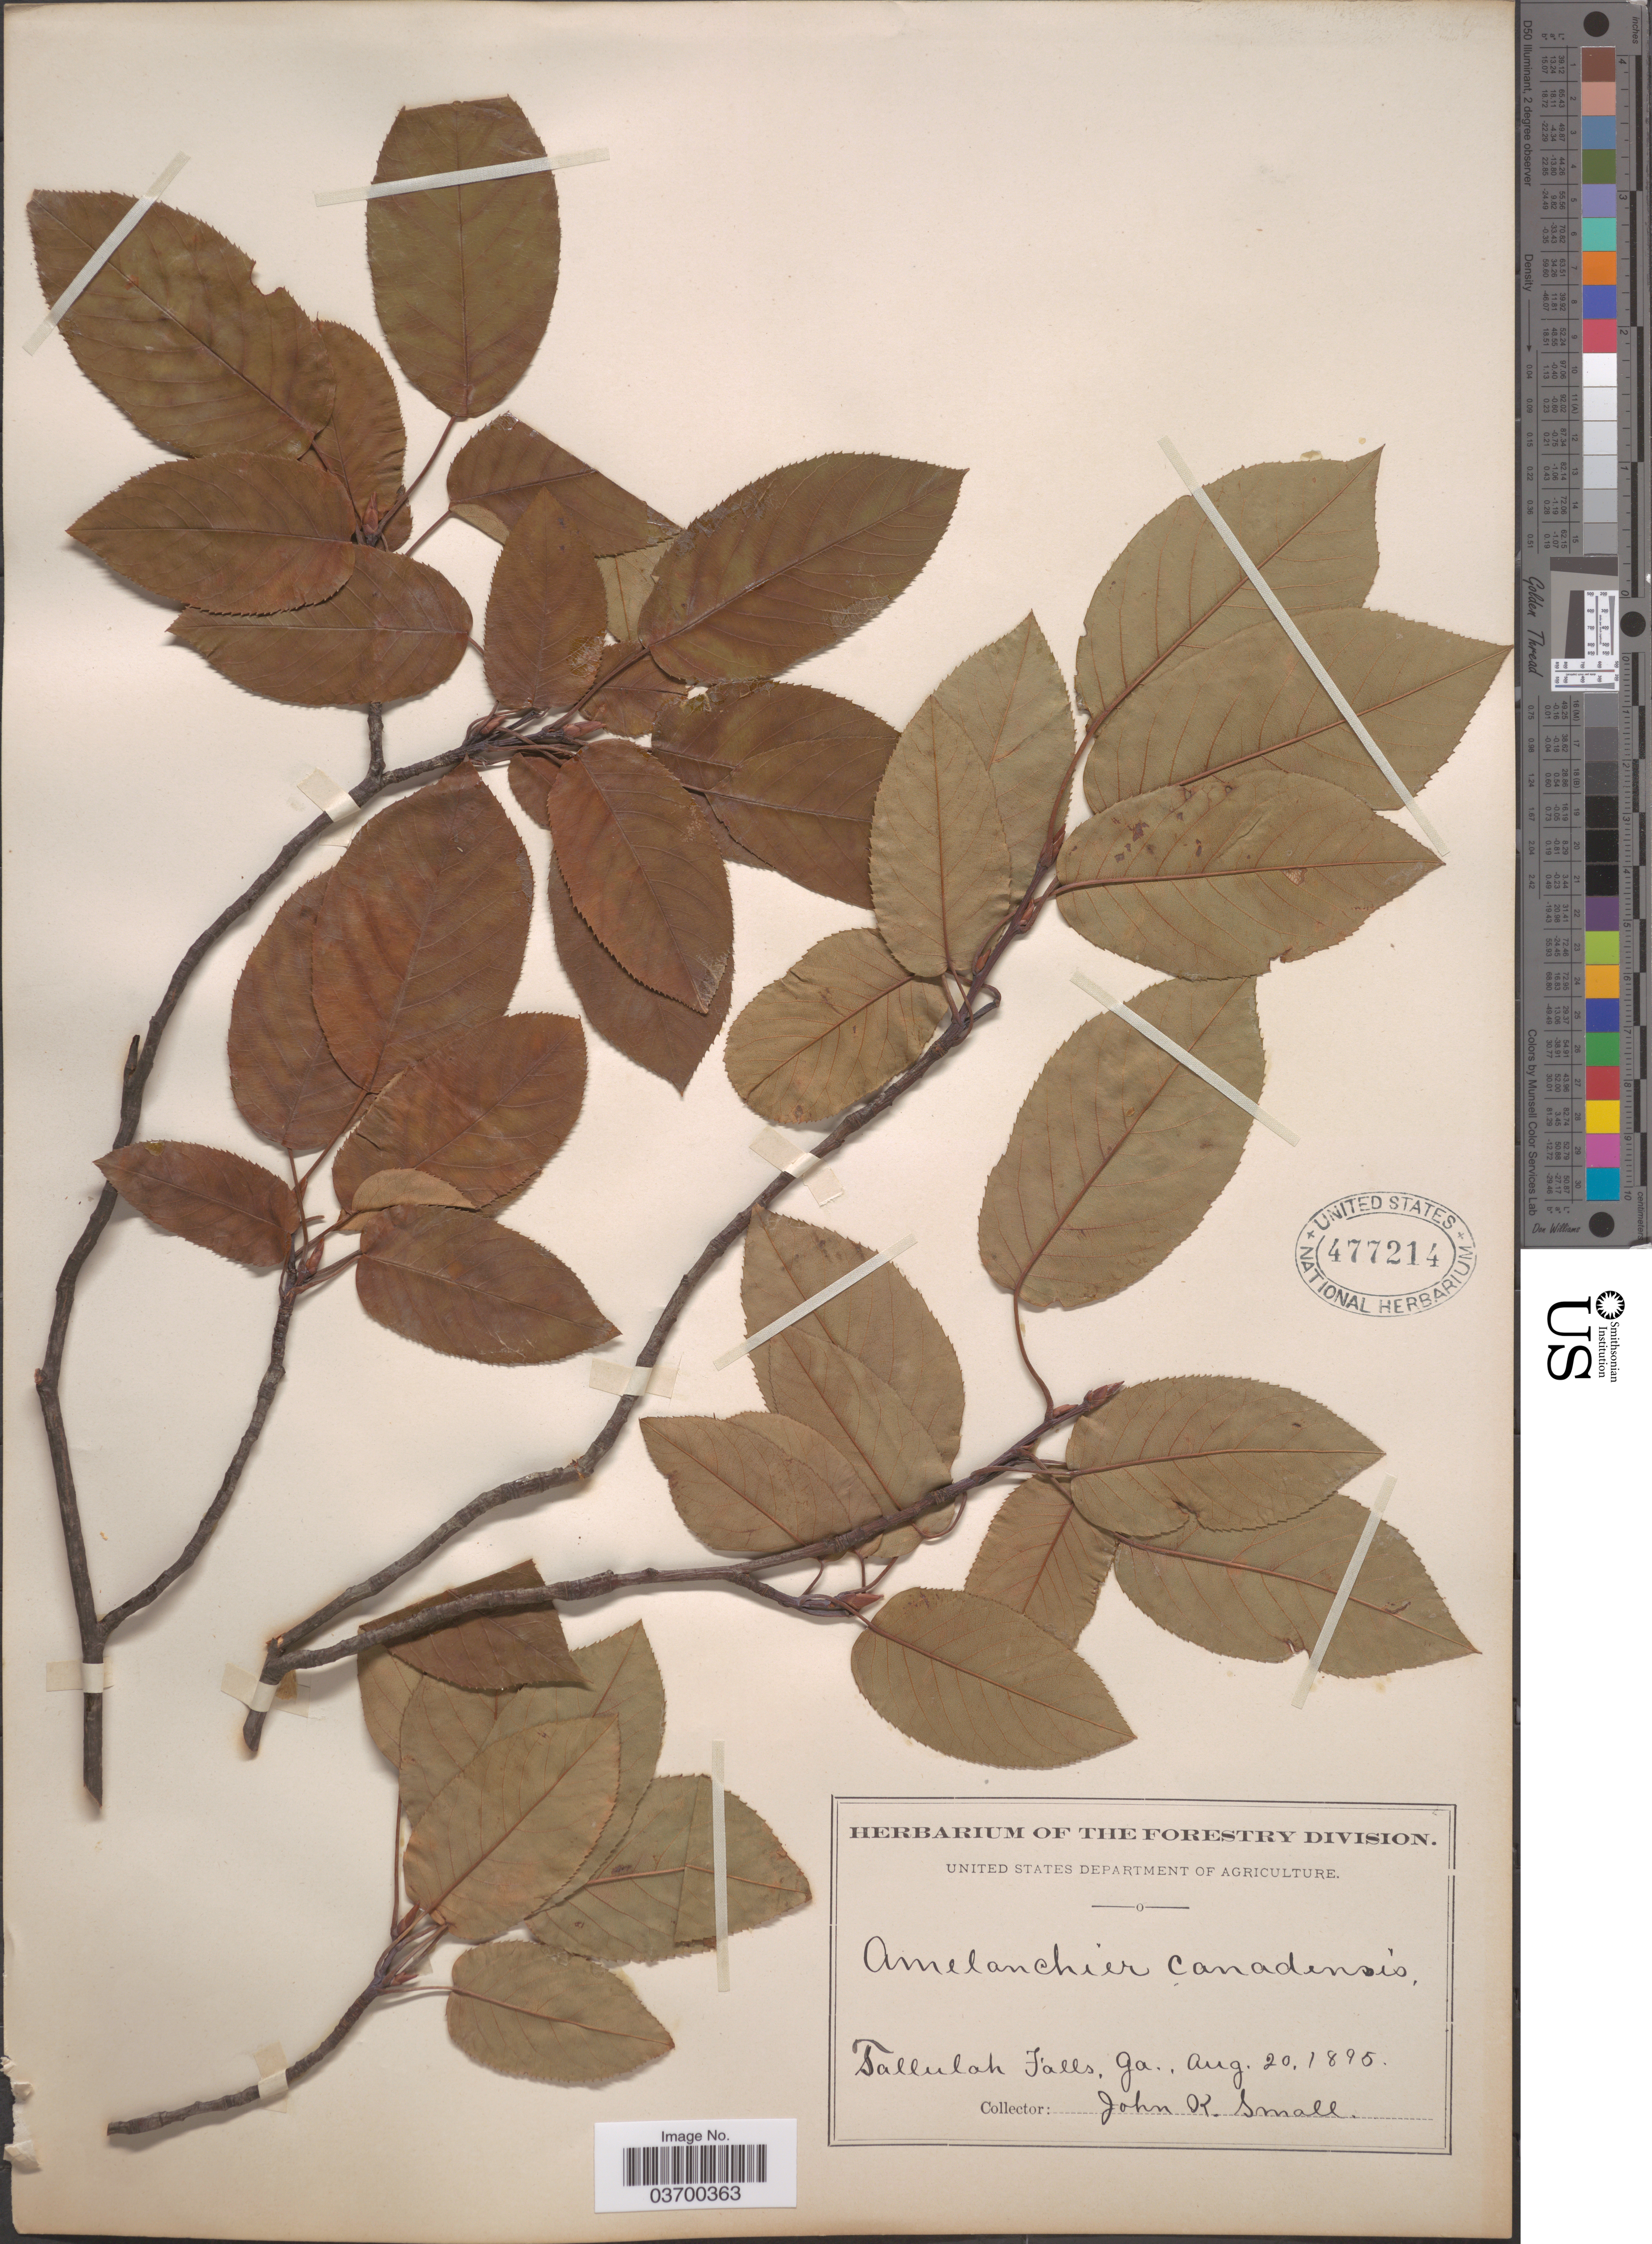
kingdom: Plantae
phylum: Tracheophyta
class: Magnoliopsida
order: Rosales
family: Rosaceae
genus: Amelanchier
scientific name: Amelanchier canadensis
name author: (L.) Medic.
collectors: J. K. Small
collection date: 1895-08-20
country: United States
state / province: Georgia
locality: Tallulah Falls.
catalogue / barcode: US 477214